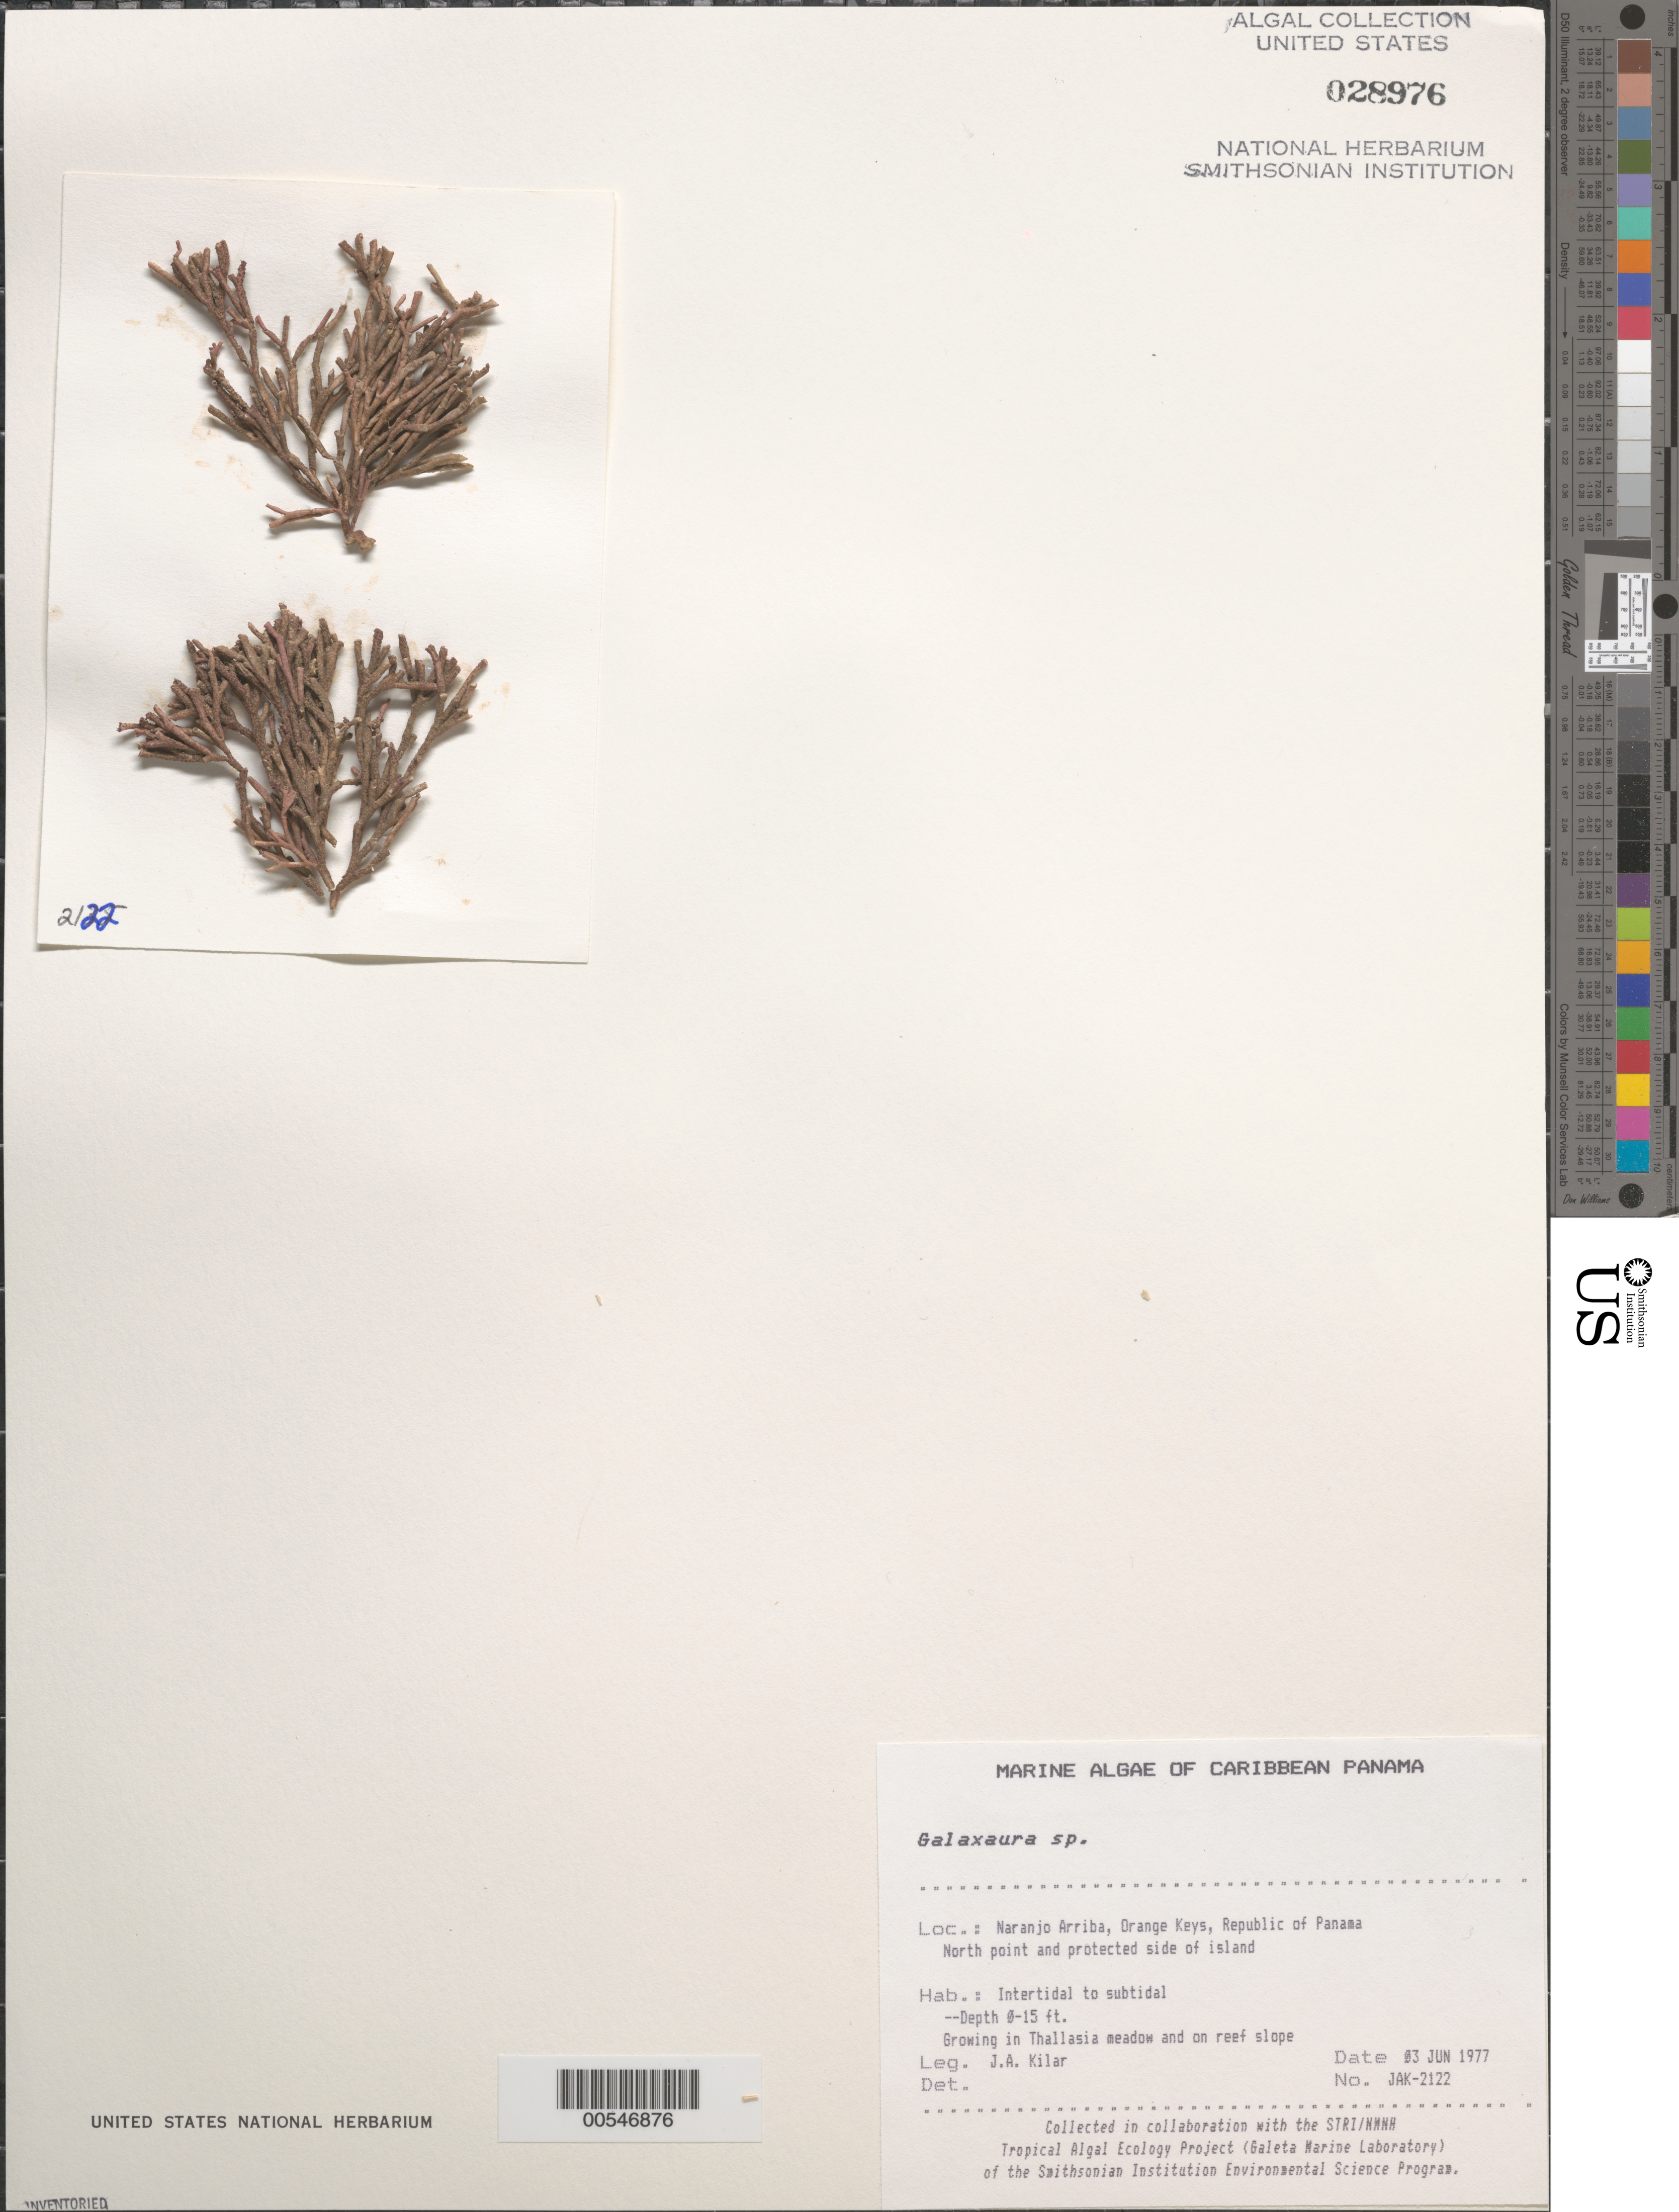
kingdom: Plantae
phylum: Rhodophyta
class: Florideophyceae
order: Nemaliales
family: Galaxauraceae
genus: Galaxaura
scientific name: Galaxaura sp.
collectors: J. A. Kilar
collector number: JAK-2122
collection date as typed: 03 Jun 1977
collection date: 1977-06-03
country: Panama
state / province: Colón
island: Naranjo Arriba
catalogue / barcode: US 28976